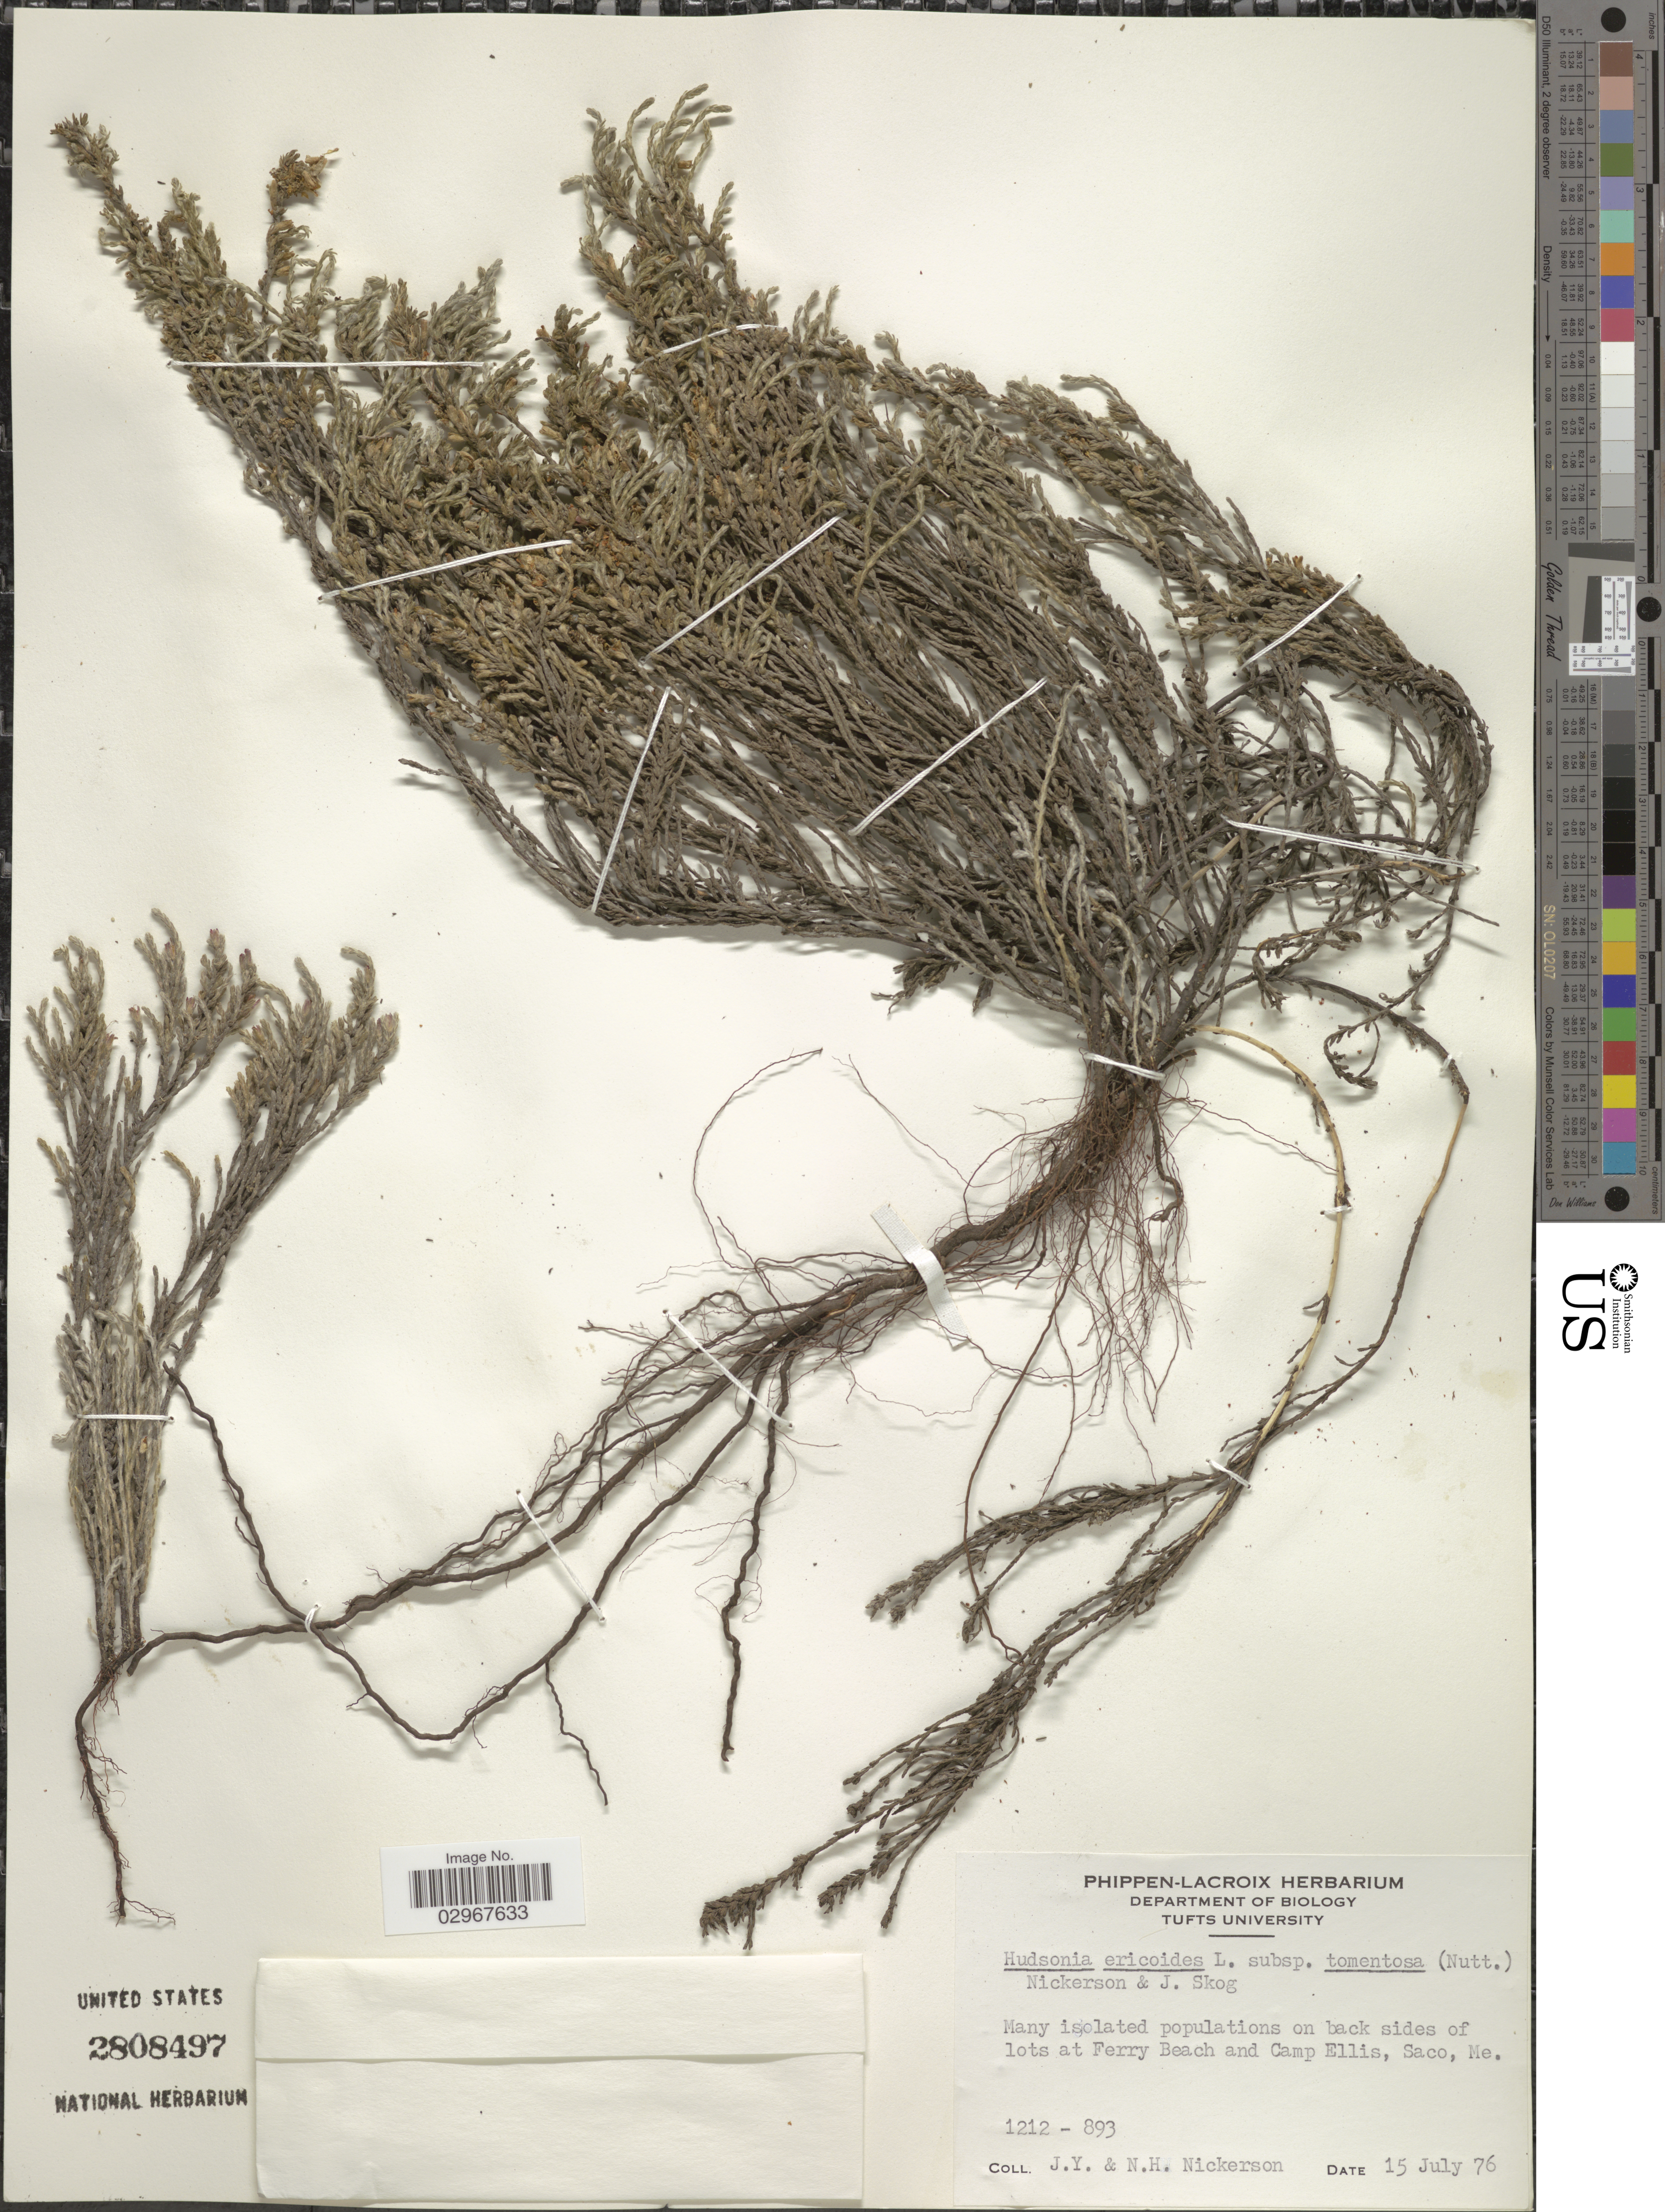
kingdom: Plantae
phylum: Tracheophyta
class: Magnoliopsida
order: Malvales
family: Cistaceae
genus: Hudsonia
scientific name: Hudsonia tomentosa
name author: Nutt.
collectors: J. Nickerson & N. Nickerson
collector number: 1212-893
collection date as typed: Transcribed d/m/y: 15/7/76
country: United States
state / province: Maine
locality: Back sides of lots at Ferry Beach and Camp Ellis, Saco, Me.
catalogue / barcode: US 2808497